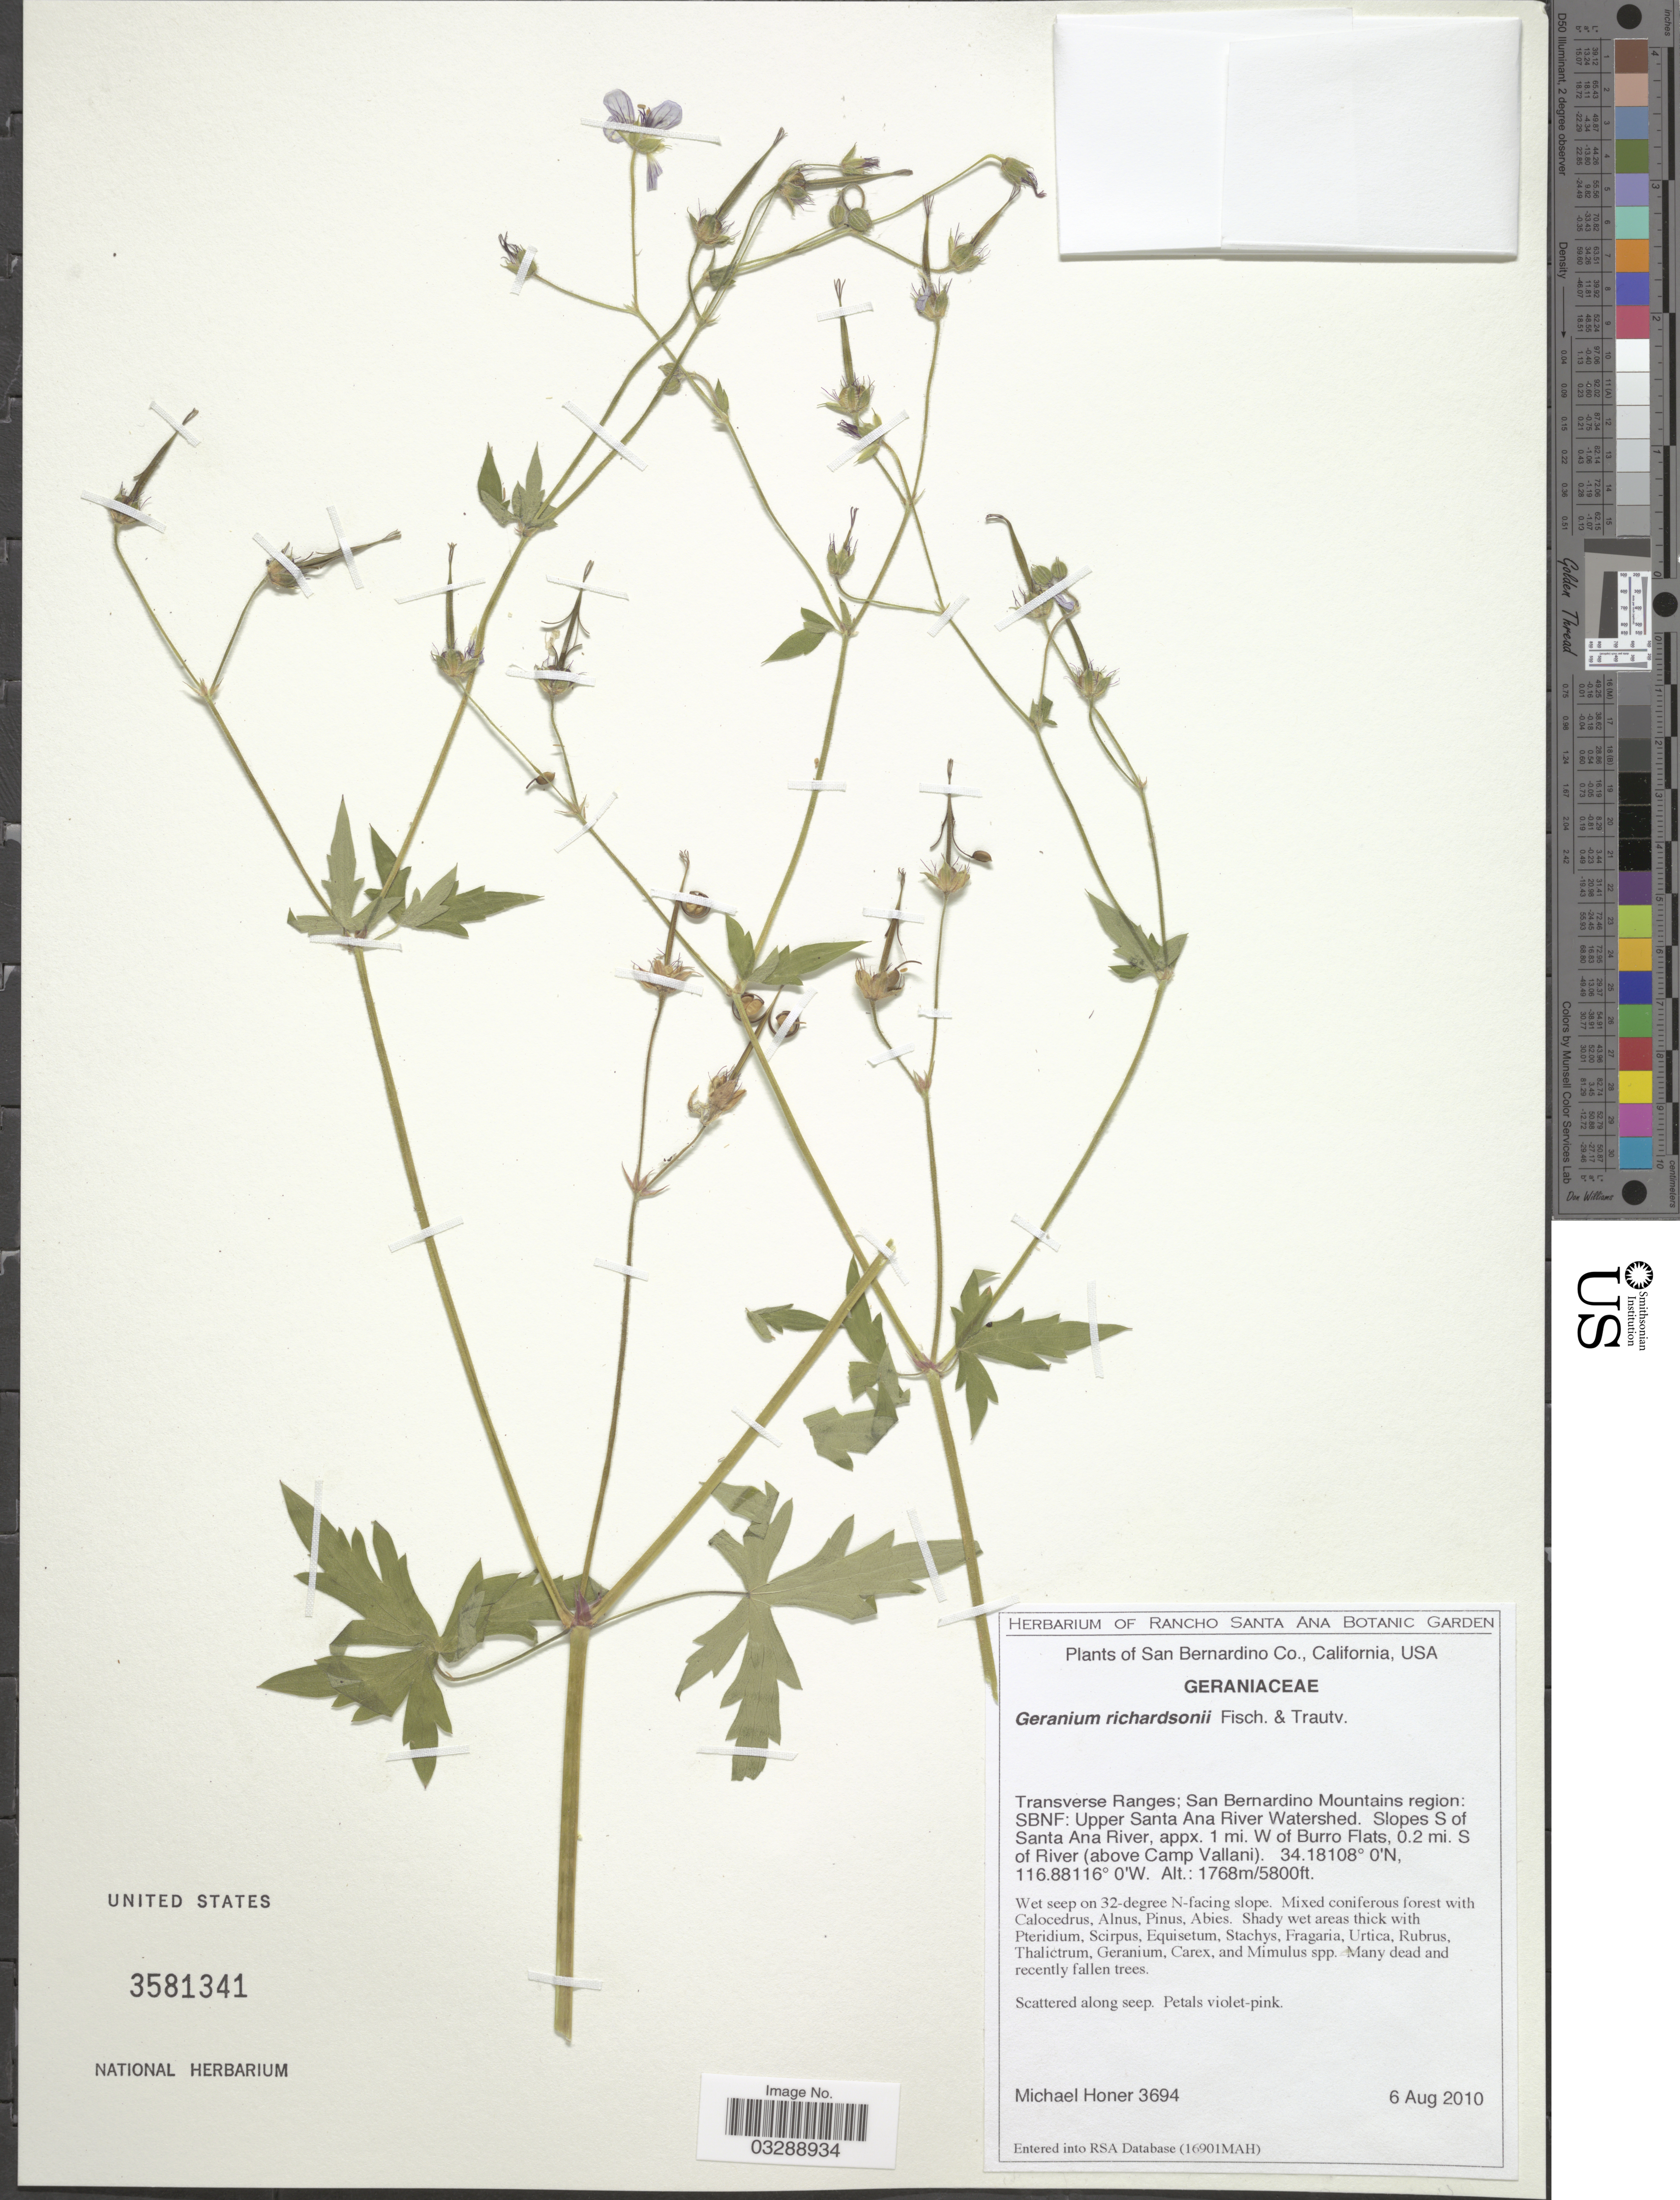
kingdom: Plantae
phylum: Tracheophyta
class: Magnoliopsida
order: Geraniales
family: Geraniaceae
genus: Geranium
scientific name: Geranium richardsonii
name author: Fisch. & Trautv.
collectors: M. Höner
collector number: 3694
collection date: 2010-08-06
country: United States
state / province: California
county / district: San Bernardino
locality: San Bernardino Co. Transverse Ranges; San Bernardino Mountains region: SBNF: Upper Santa Ana River Watershed. Slopes S of Santa Ana River, appx. 1 mi. W of Burro Flats, 0.2 mi. S of River (above Camp Vallani).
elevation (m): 1768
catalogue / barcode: US 3581341